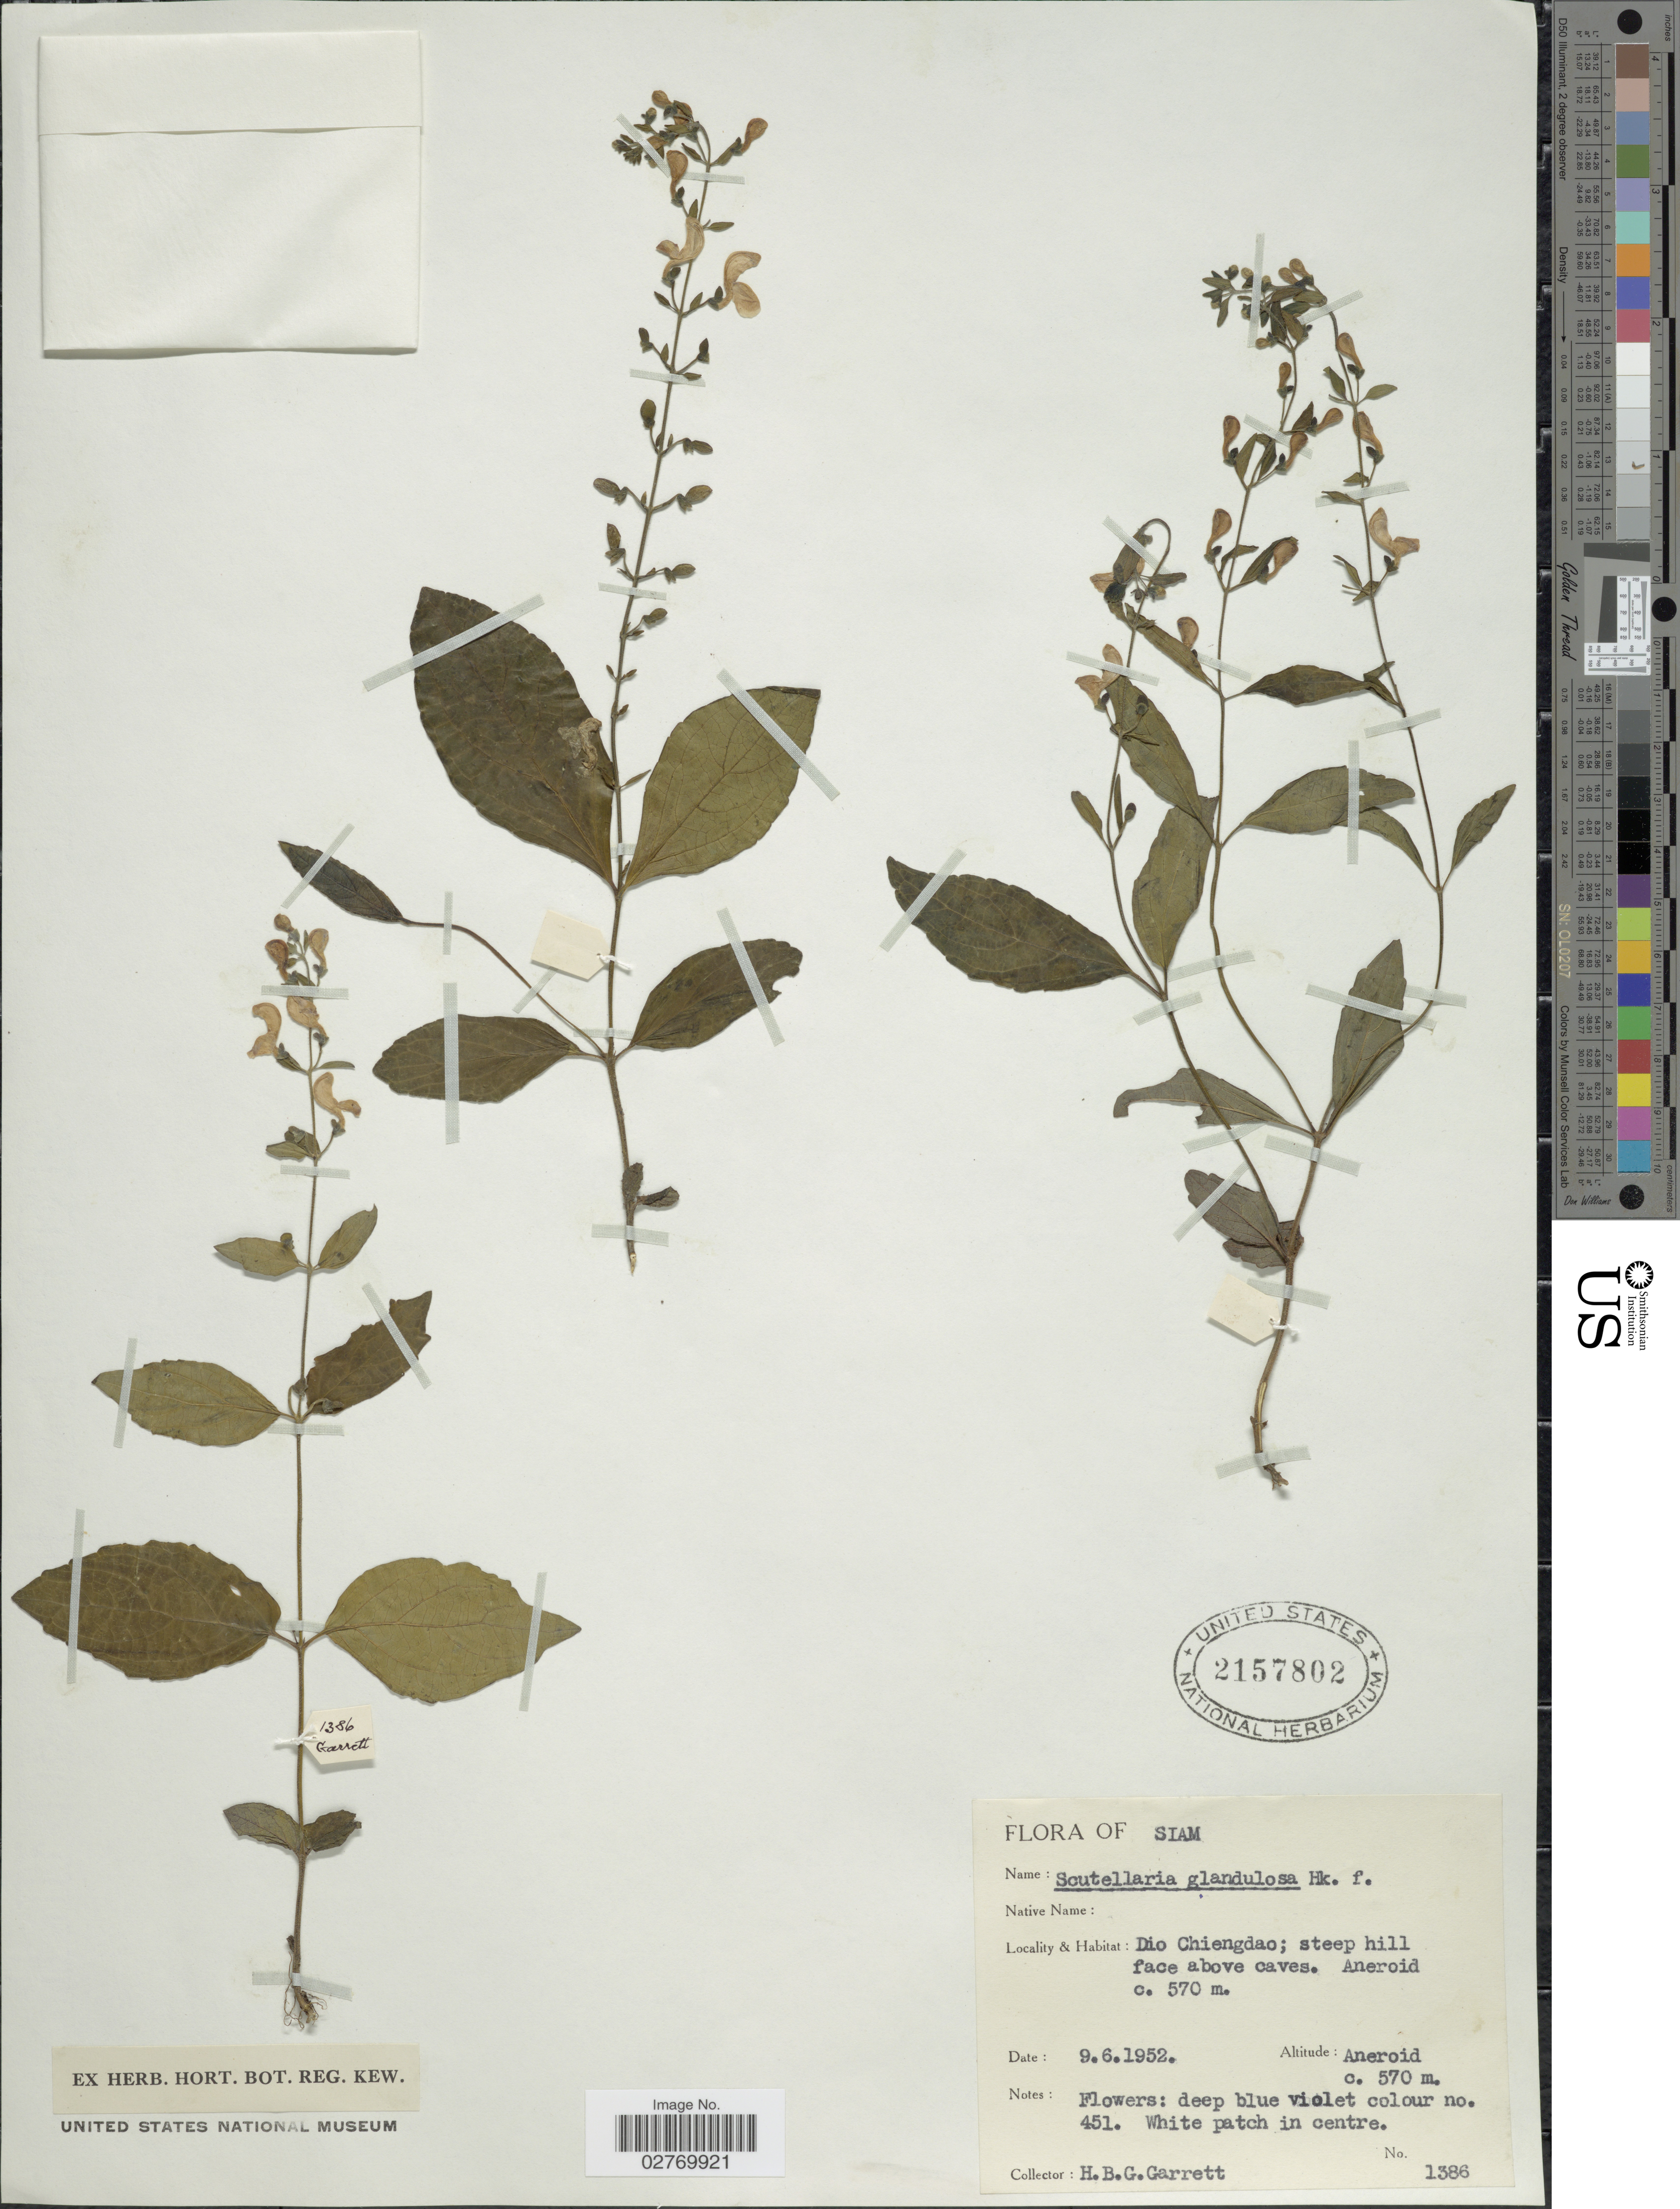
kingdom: Plantae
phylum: Tracheophyta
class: Magnoliopsida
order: Lamiales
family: Lamiaceae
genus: Scutellaria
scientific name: Scutellaria glandulosa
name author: Hook. f.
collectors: H. Garrett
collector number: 1386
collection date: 1952-06-09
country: Thailand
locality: Siam. Dio Chiengdao; steep hill face above caves. Aneroid.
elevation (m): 570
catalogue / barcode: US 2157802